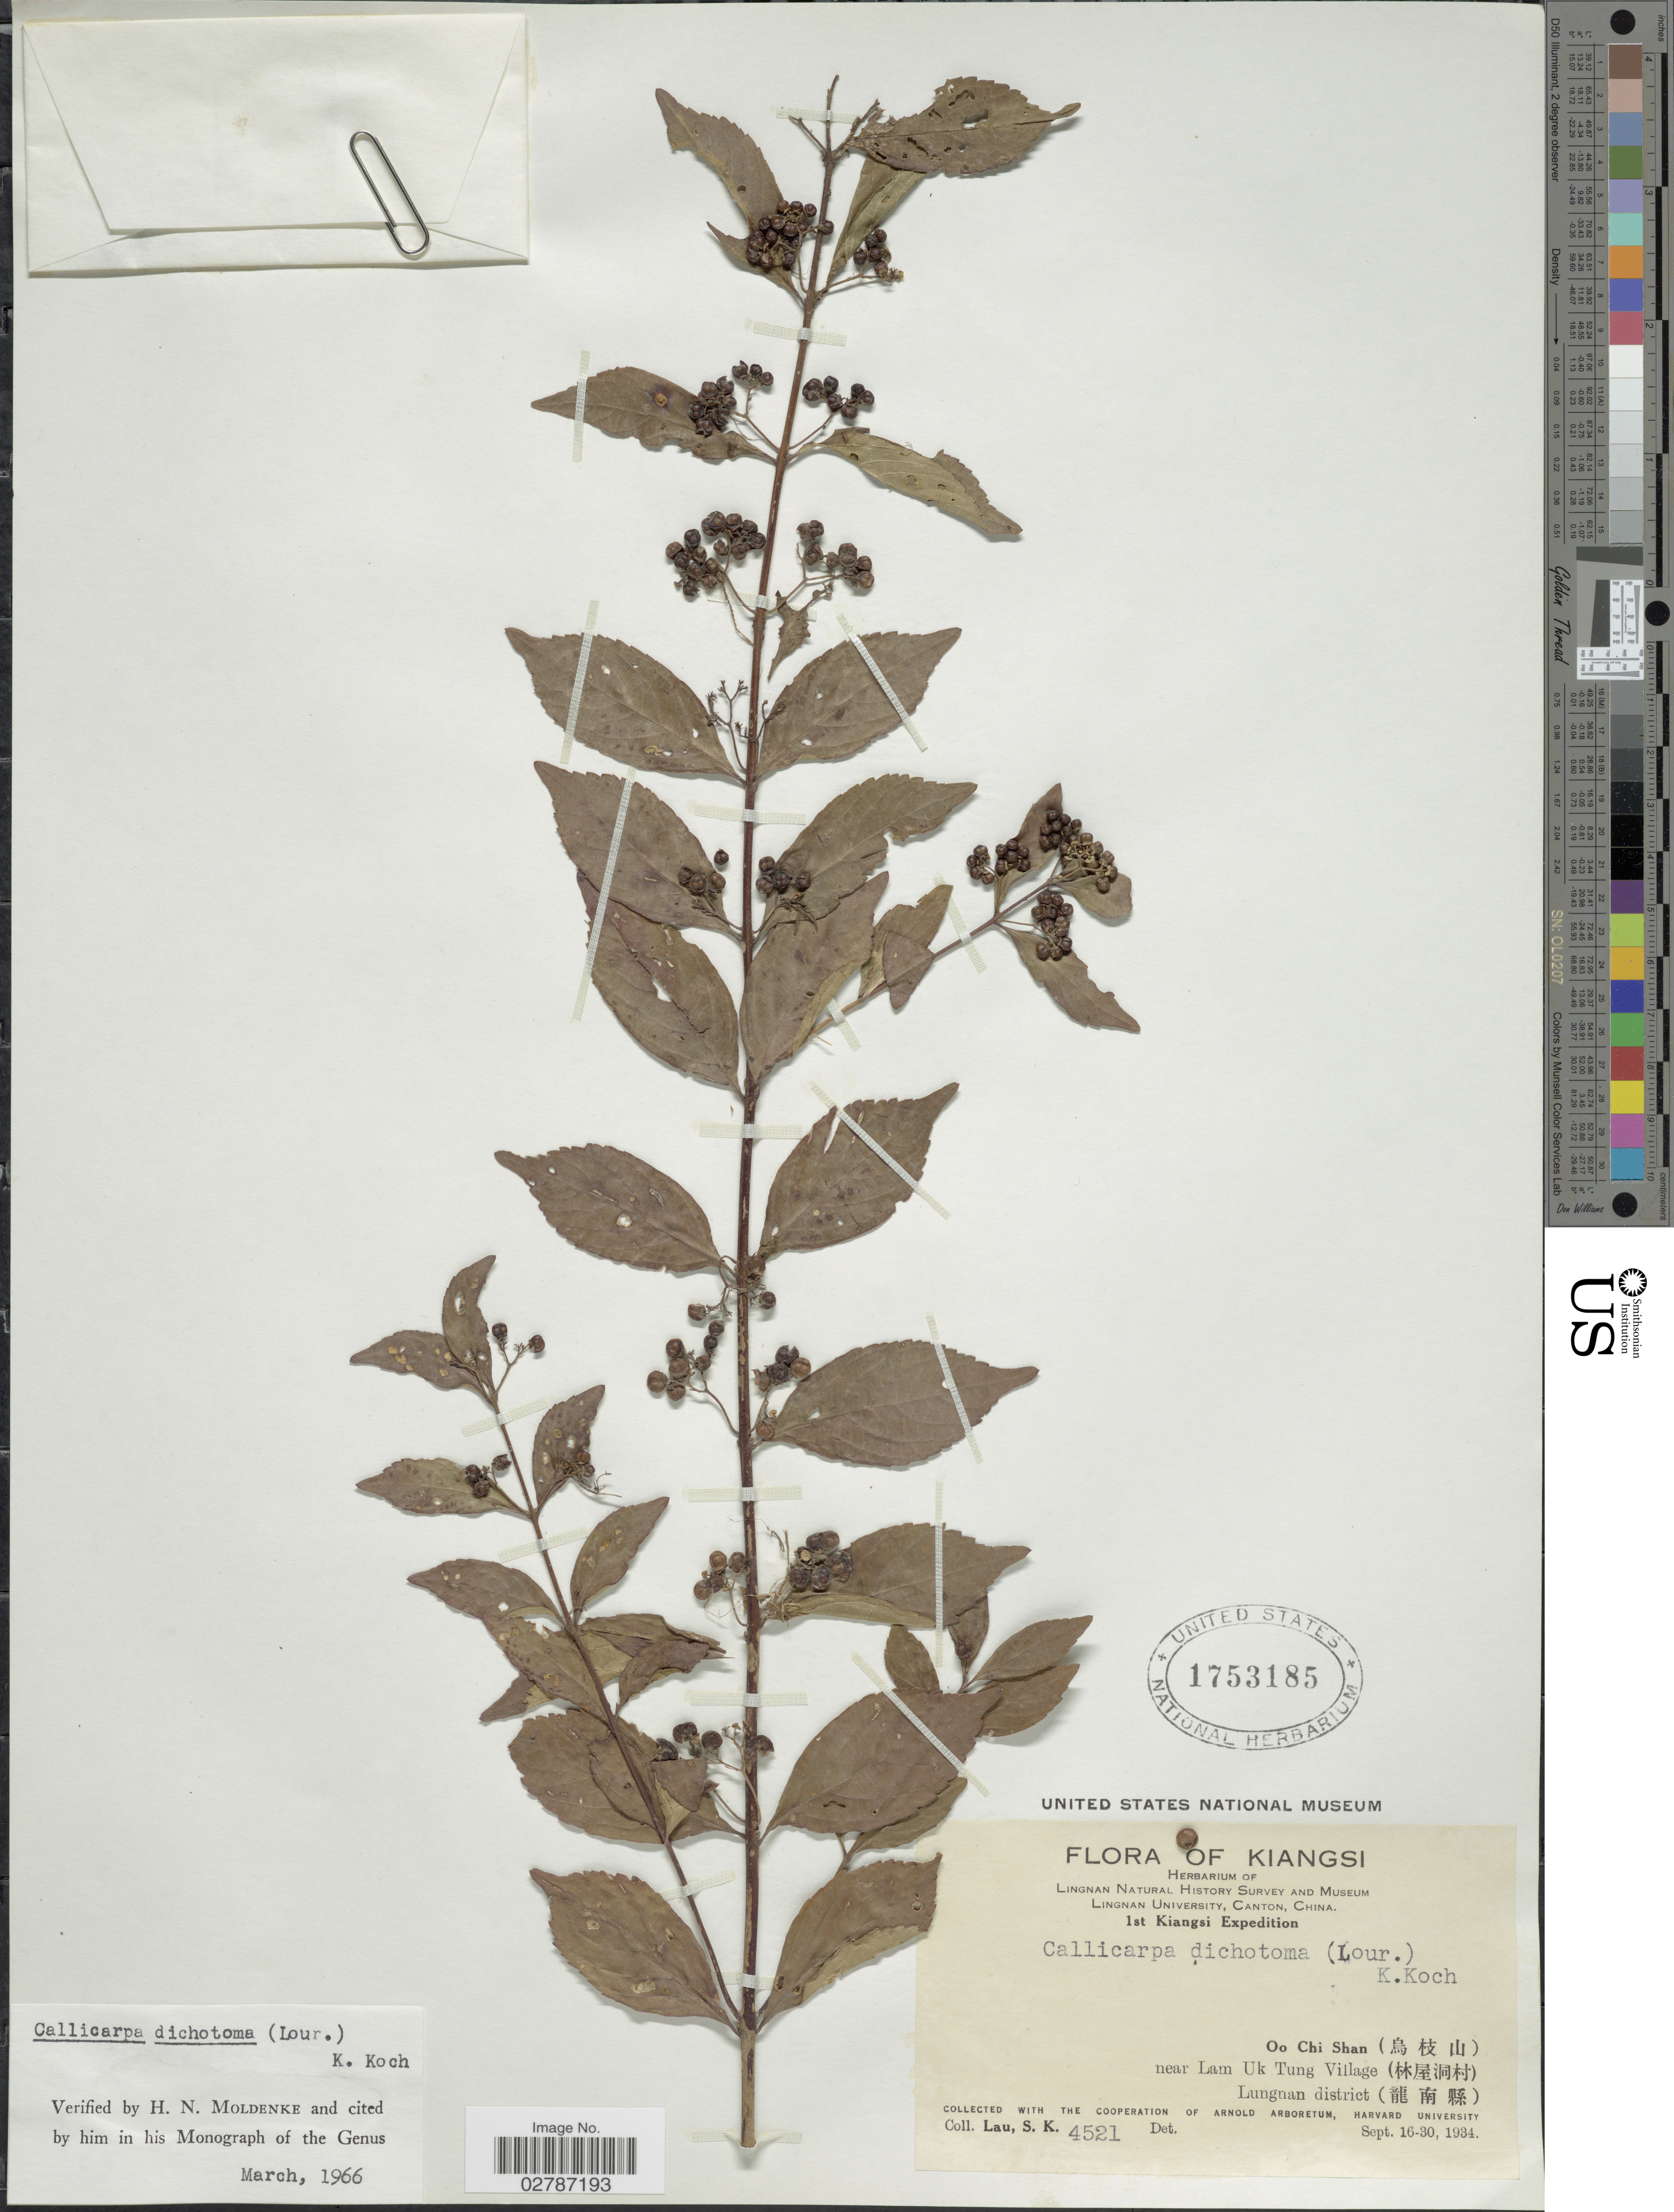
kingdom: Plantae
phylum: Tracheophyta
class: Magnoliopsida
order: Lamiales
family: Lamiaceae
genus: Callicarpa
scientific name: Callicarpa dichotoma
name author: (Lour.) K. Koch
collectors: S. K. Lau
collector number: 4521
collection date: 1934-09-16/1934-09-30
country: China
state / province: Jiangxi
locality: Kiangsi. Oo Chi Shan (X) near Lam Uk Tung Village (X). Lungnan district (X).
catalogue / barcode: US 1753185